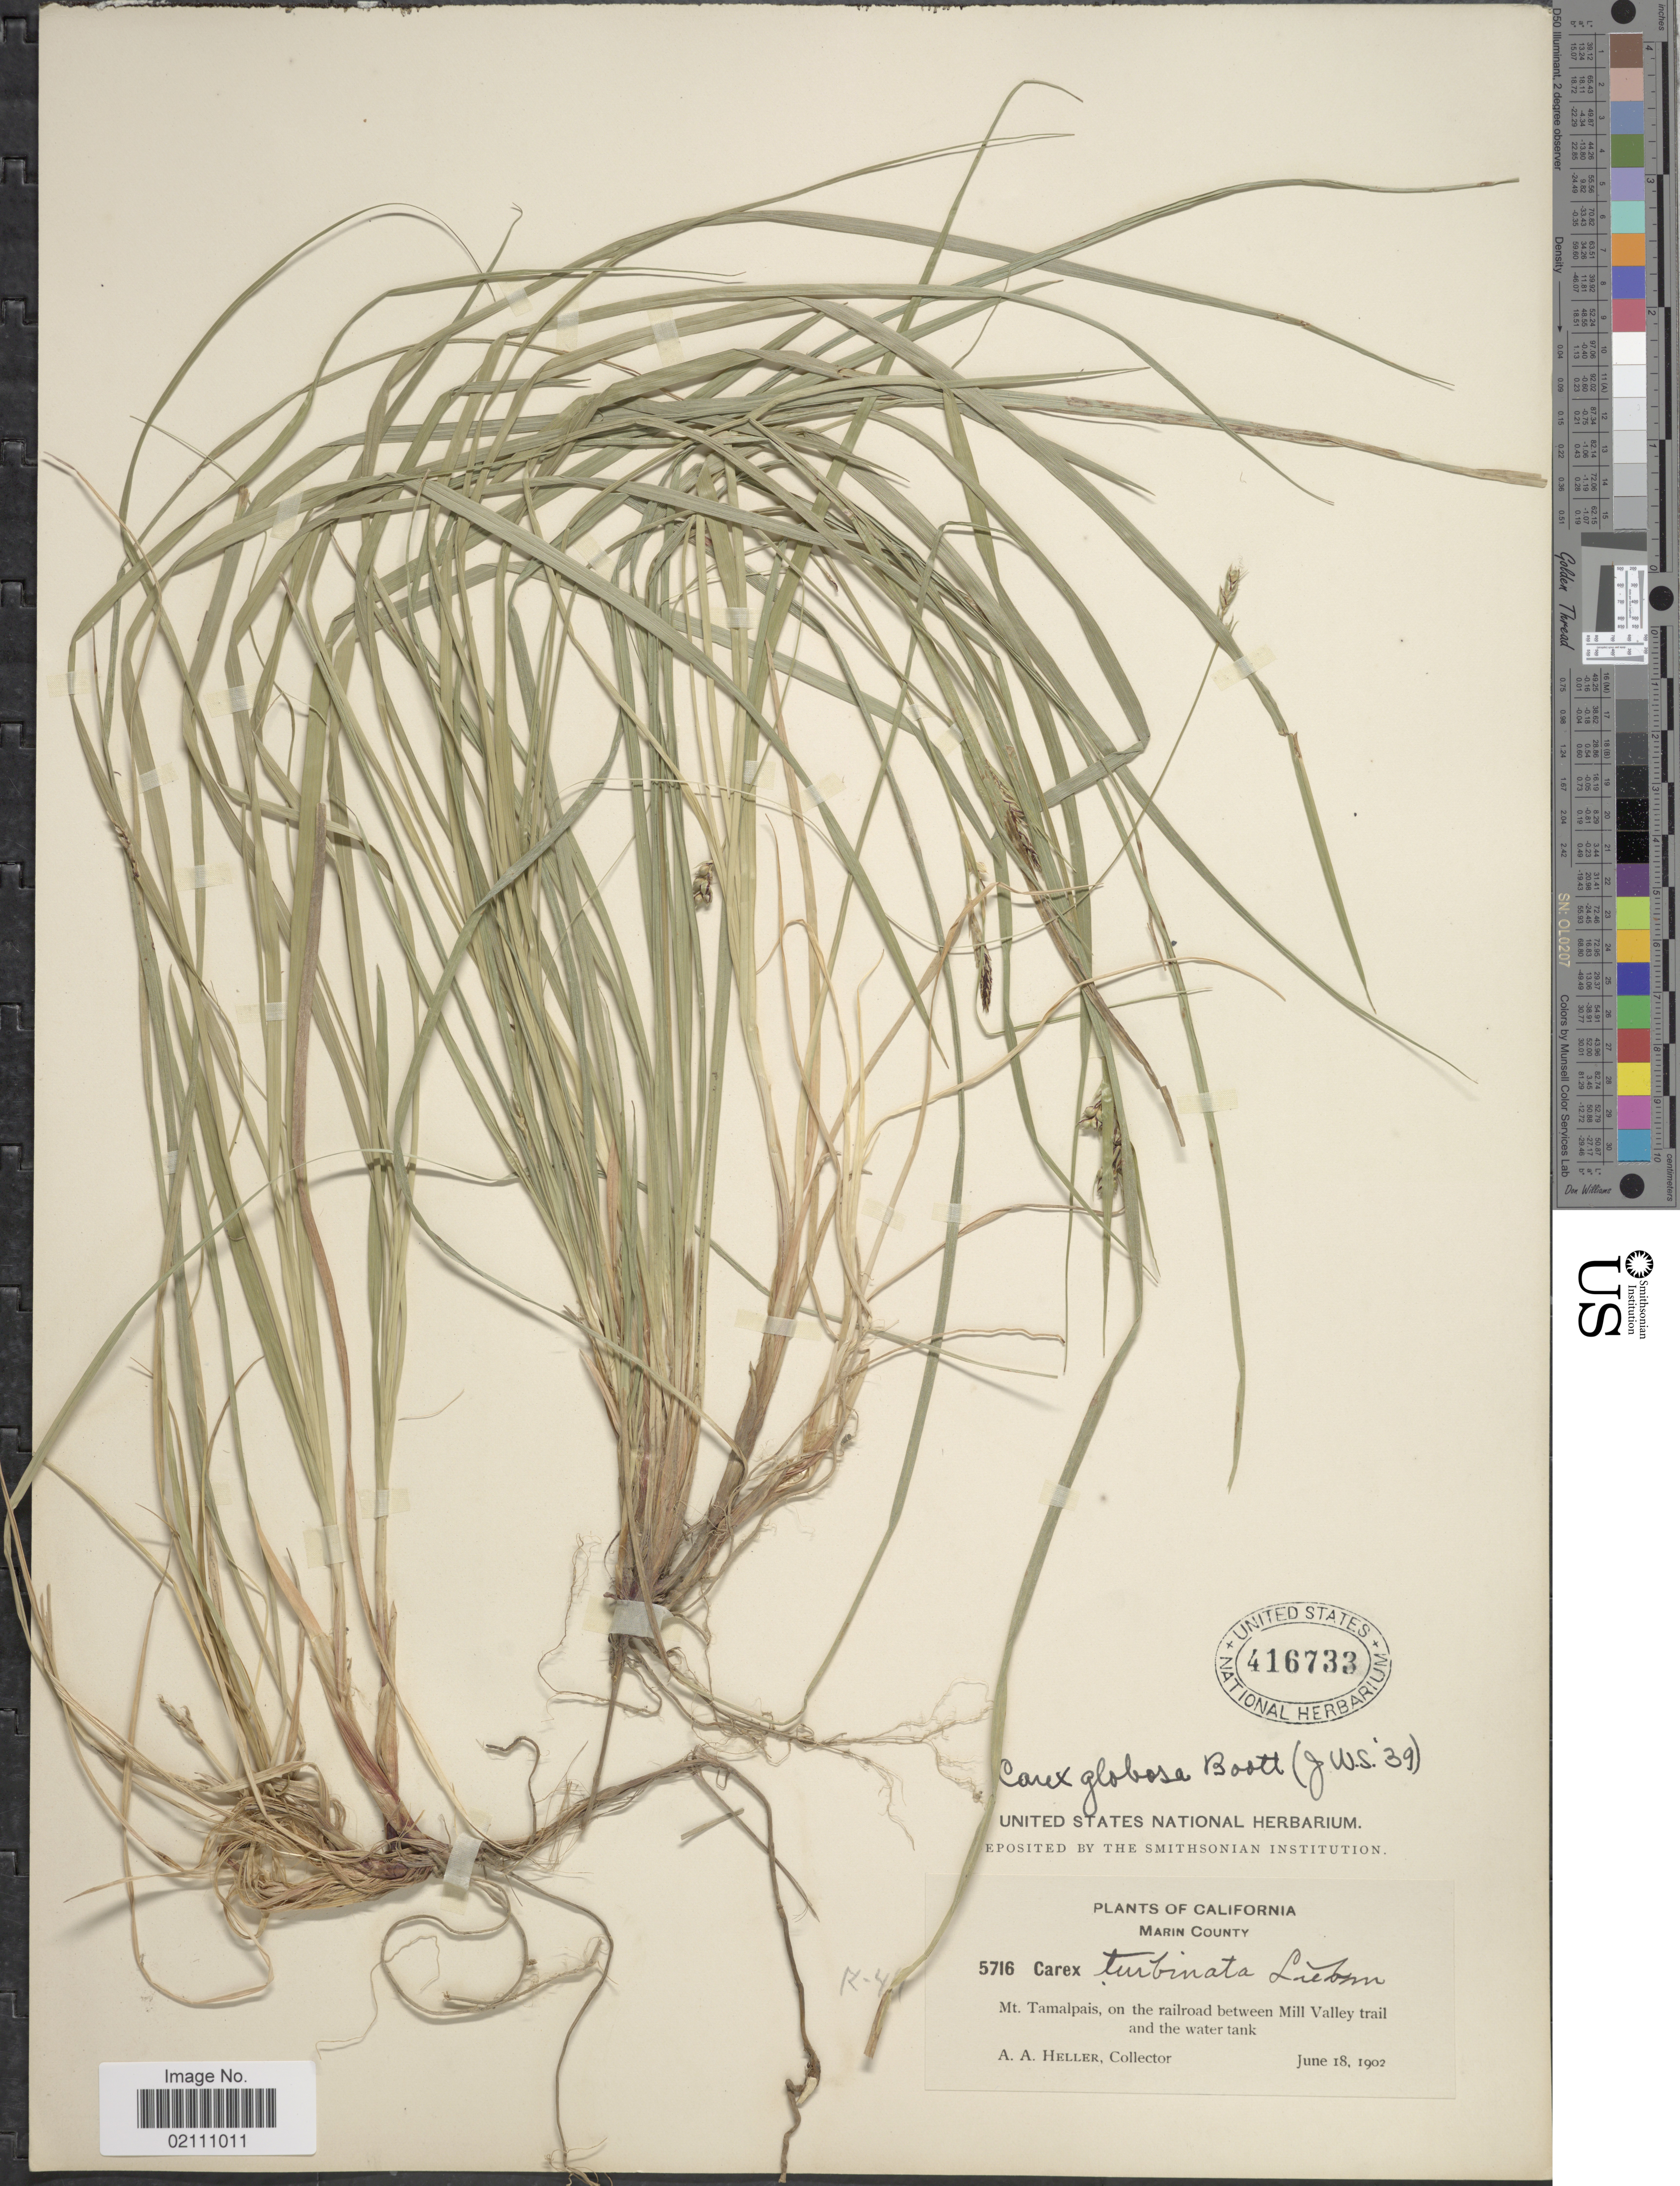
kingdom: Plantae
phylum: Tracheophyta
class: Liliopsida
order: Poales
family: Cyperaceae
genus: Carex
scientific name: Carex globosa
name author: Boott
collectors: A. A. Heller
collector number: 5716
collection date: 1902-06-18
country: United States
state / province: California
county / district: Marin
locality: Marin County, Mt. Tamalpais, on the railroad between Mill Valley trail and the water tank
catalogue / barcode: US 416733